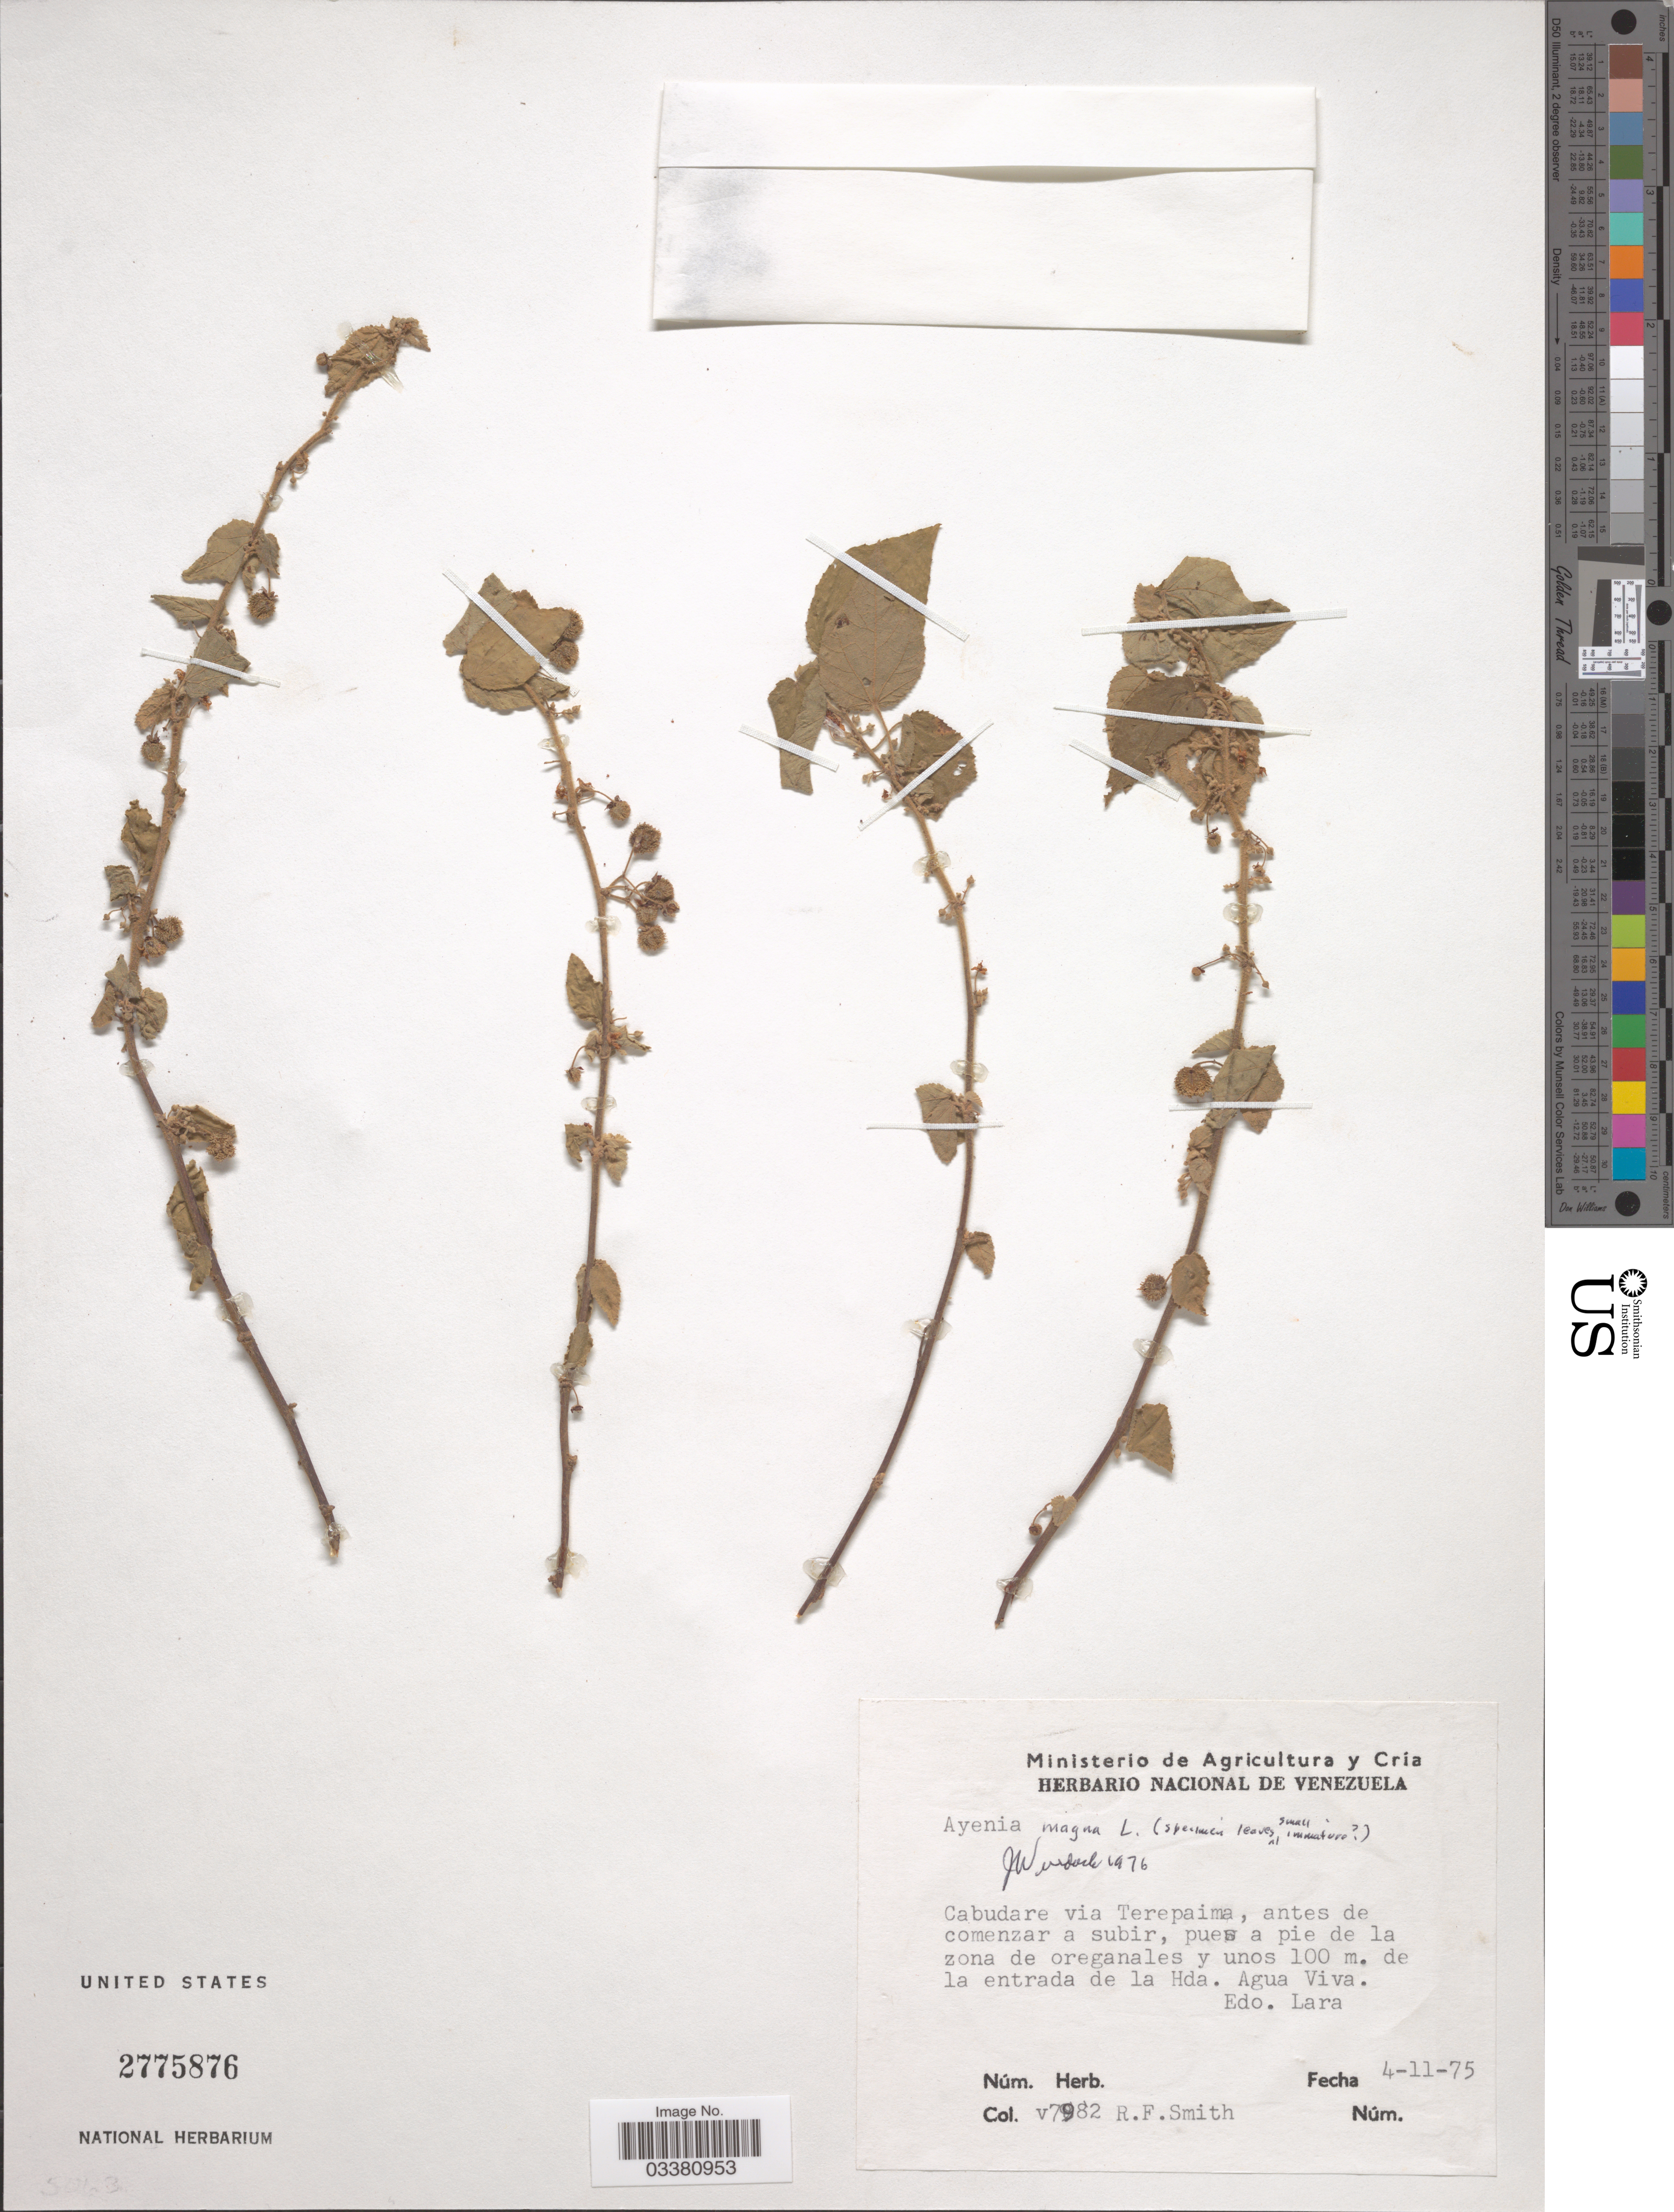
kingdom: Plantae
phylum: Tracheophyta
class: Magnoliopsida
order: Malvales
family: Malvaceae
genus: Ayenia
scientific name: Ayenia magna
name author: L.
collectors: R. F. Smith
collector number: v7982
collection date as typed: Transcribed d/m/y: 4/11/75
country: Venezuela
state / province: Lara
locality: Cabudare via Terepaima, antes de comenzar a subir, pues a pie de la zona de oreganales y unos 100 m. de la entrada de la Hda. Agua Viva.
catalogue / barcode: US 2775876